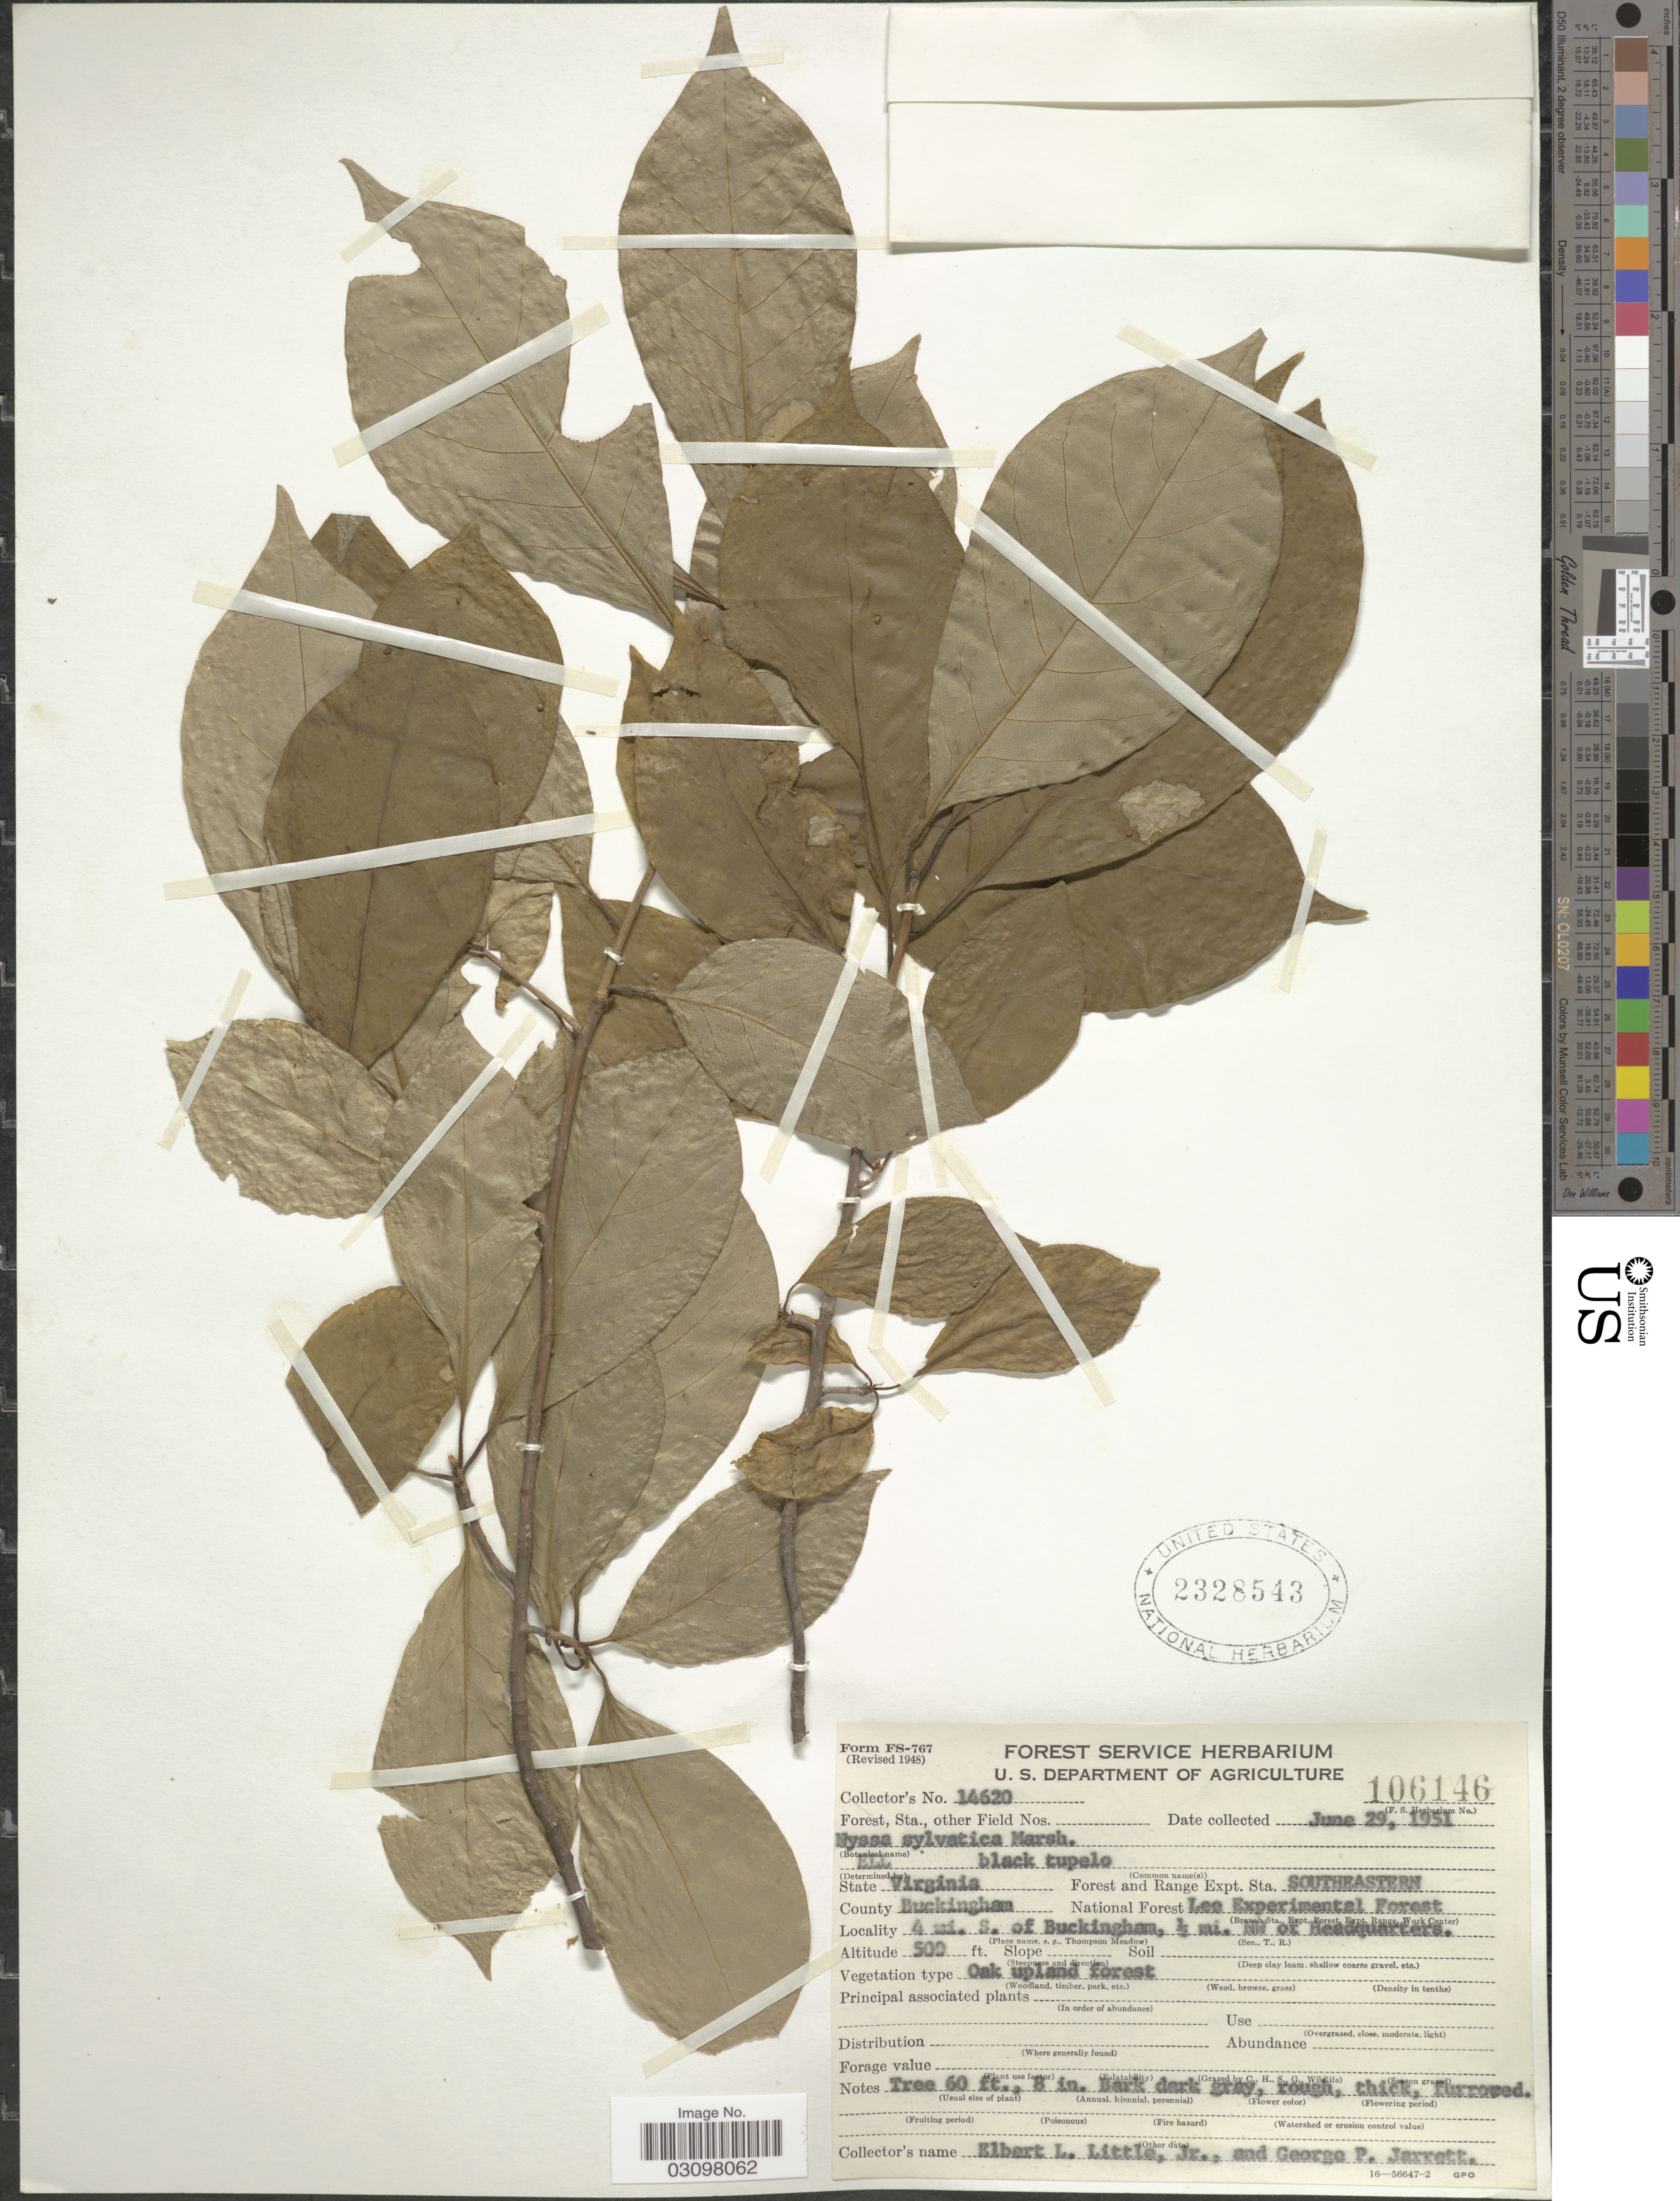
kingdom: Plantae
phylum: Tracheophyta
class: Magnoliopsida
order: Cornales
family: Nyssaceae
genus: Nyssa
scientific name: Nyssa sylvatica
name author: Marshall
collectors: E. L. Little & G. Jarrett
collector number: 14620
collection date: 1951-06-29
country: United States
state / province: Virginia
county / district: Buckingham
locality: Southeastern Lee Experimental Forest. County Buckingham. 4 mi. S. of Buckingham, 1/2 mi. NW of Headquarters.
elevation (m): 152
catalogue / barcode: US 2328543